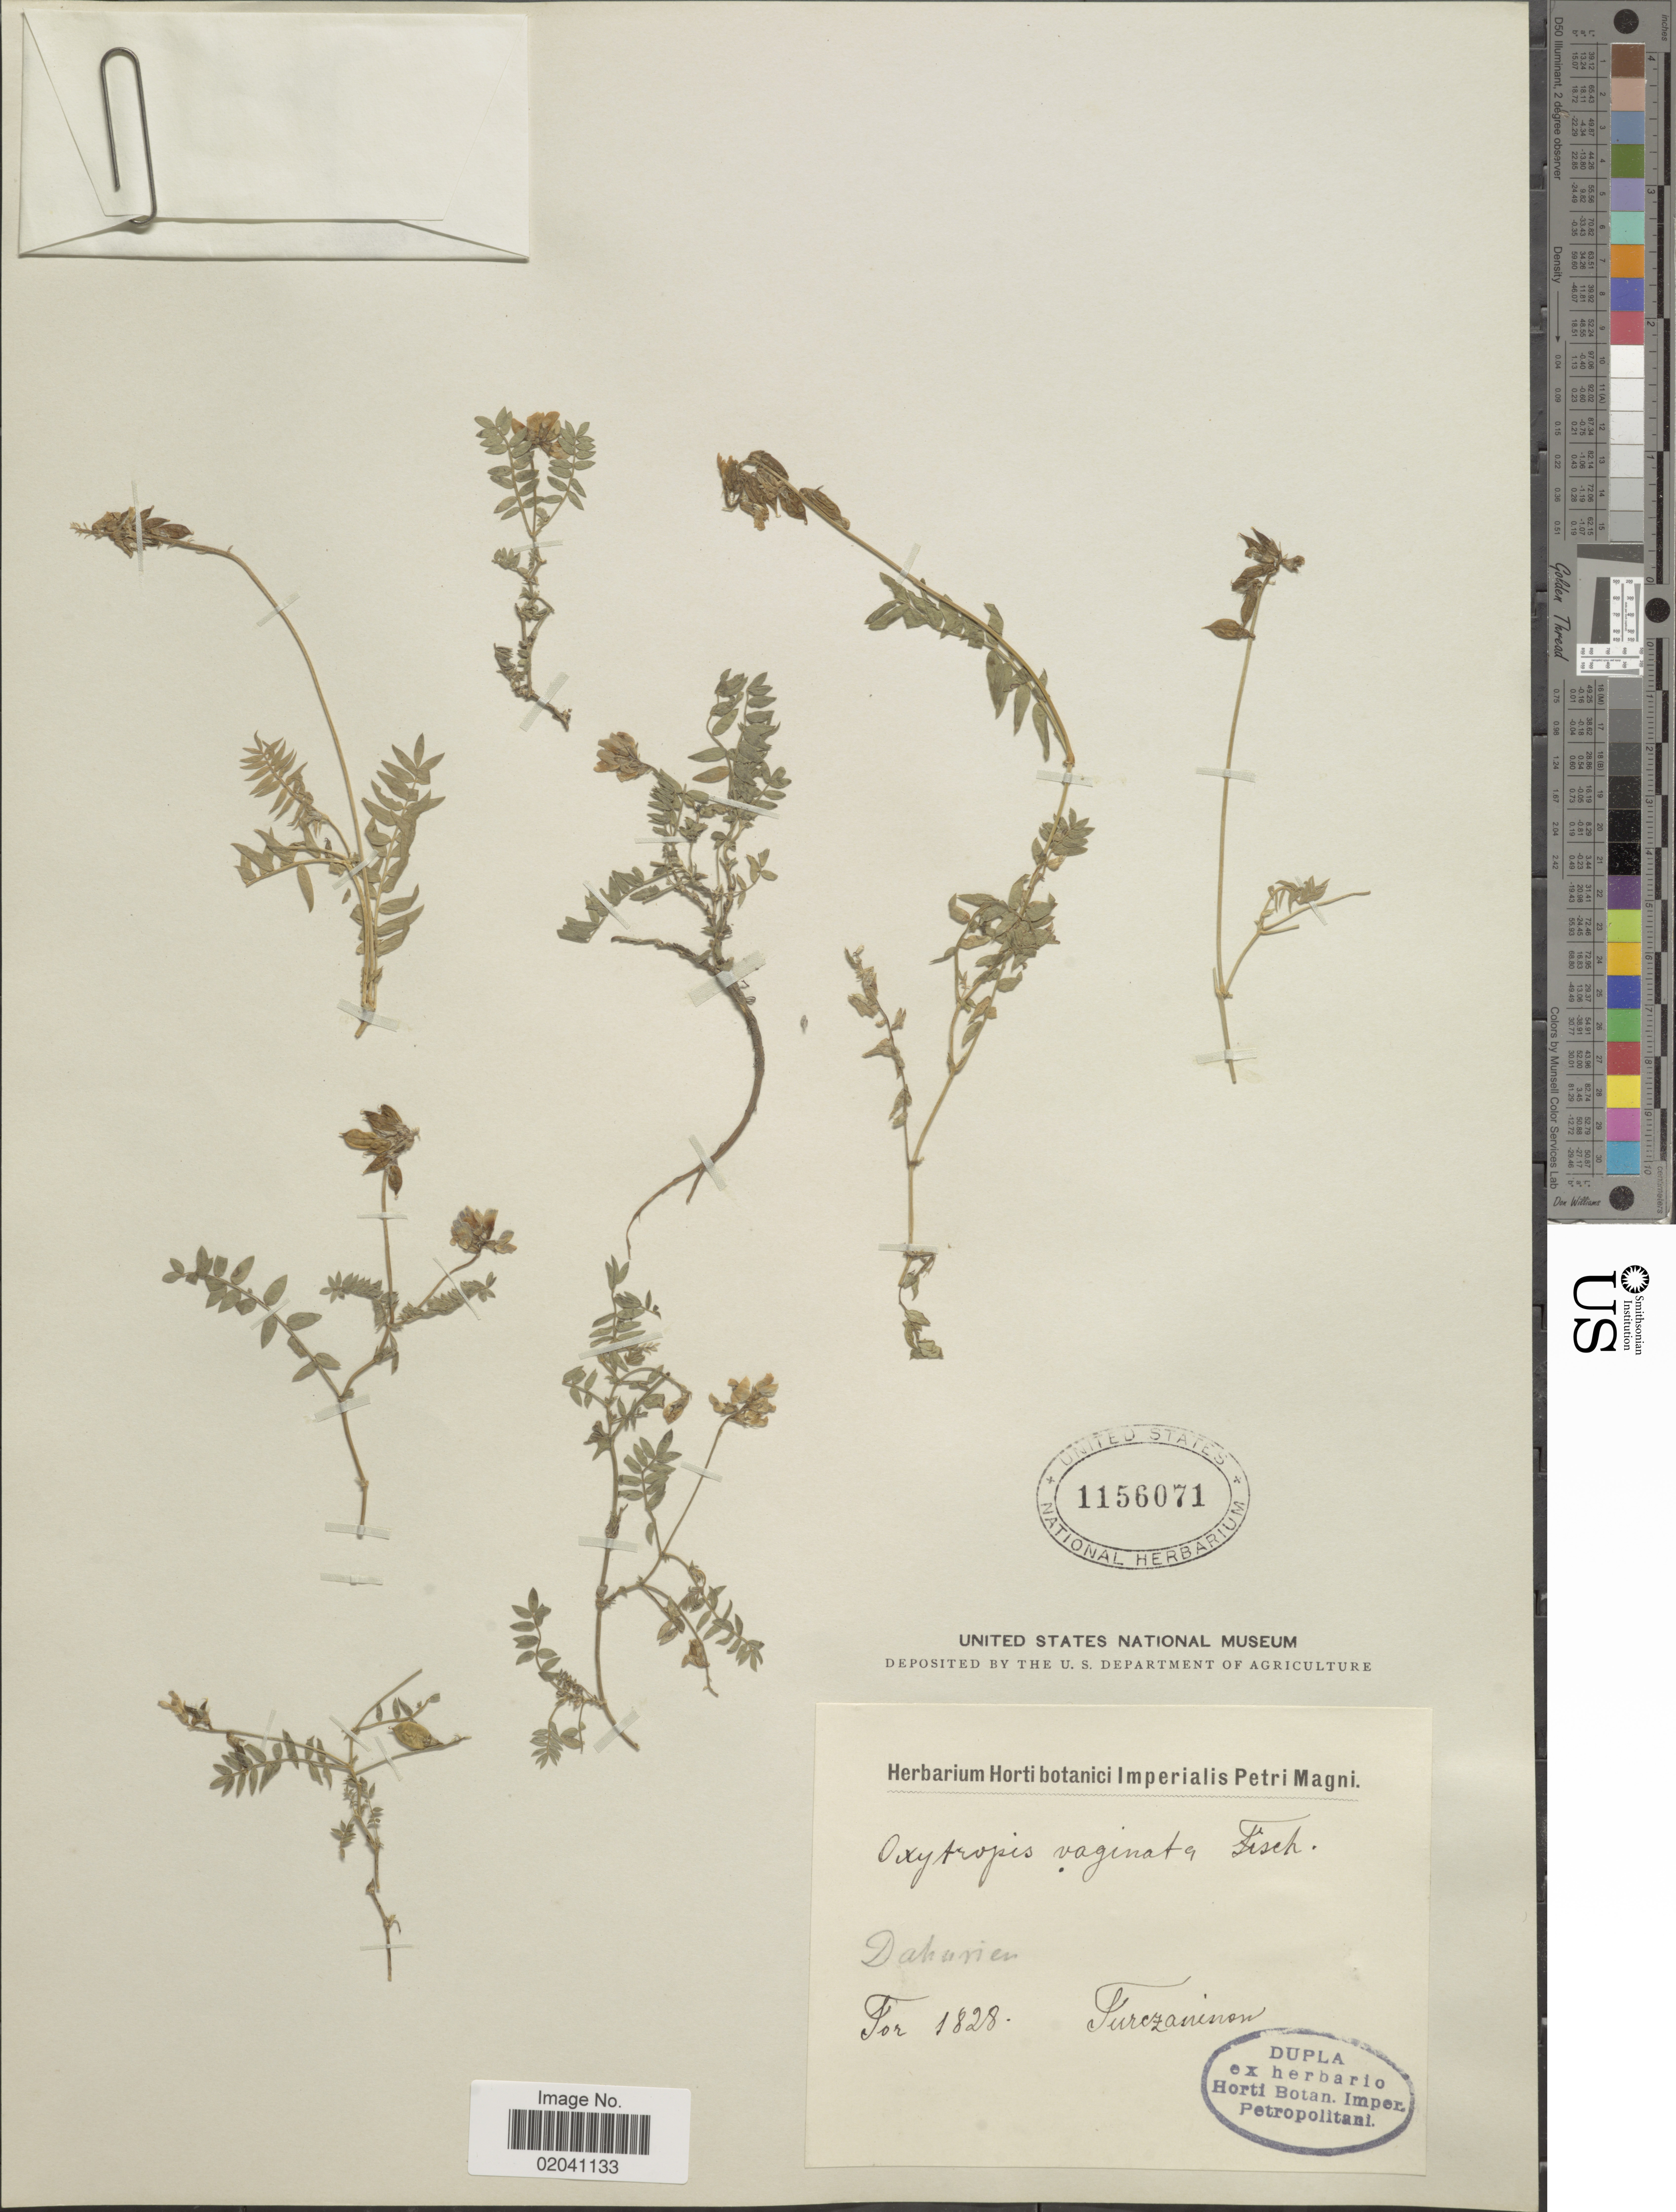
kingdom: Plantae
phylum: Tracheophyta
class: Magnoliopsida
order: Fabales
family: Fabaceae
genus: Oxytropis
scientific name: Oxytropis vaginata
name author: Fisch. ex DC.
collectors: Turczaninov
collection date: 1828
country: Russian Federation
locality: Daharien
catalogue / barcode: US 1156071